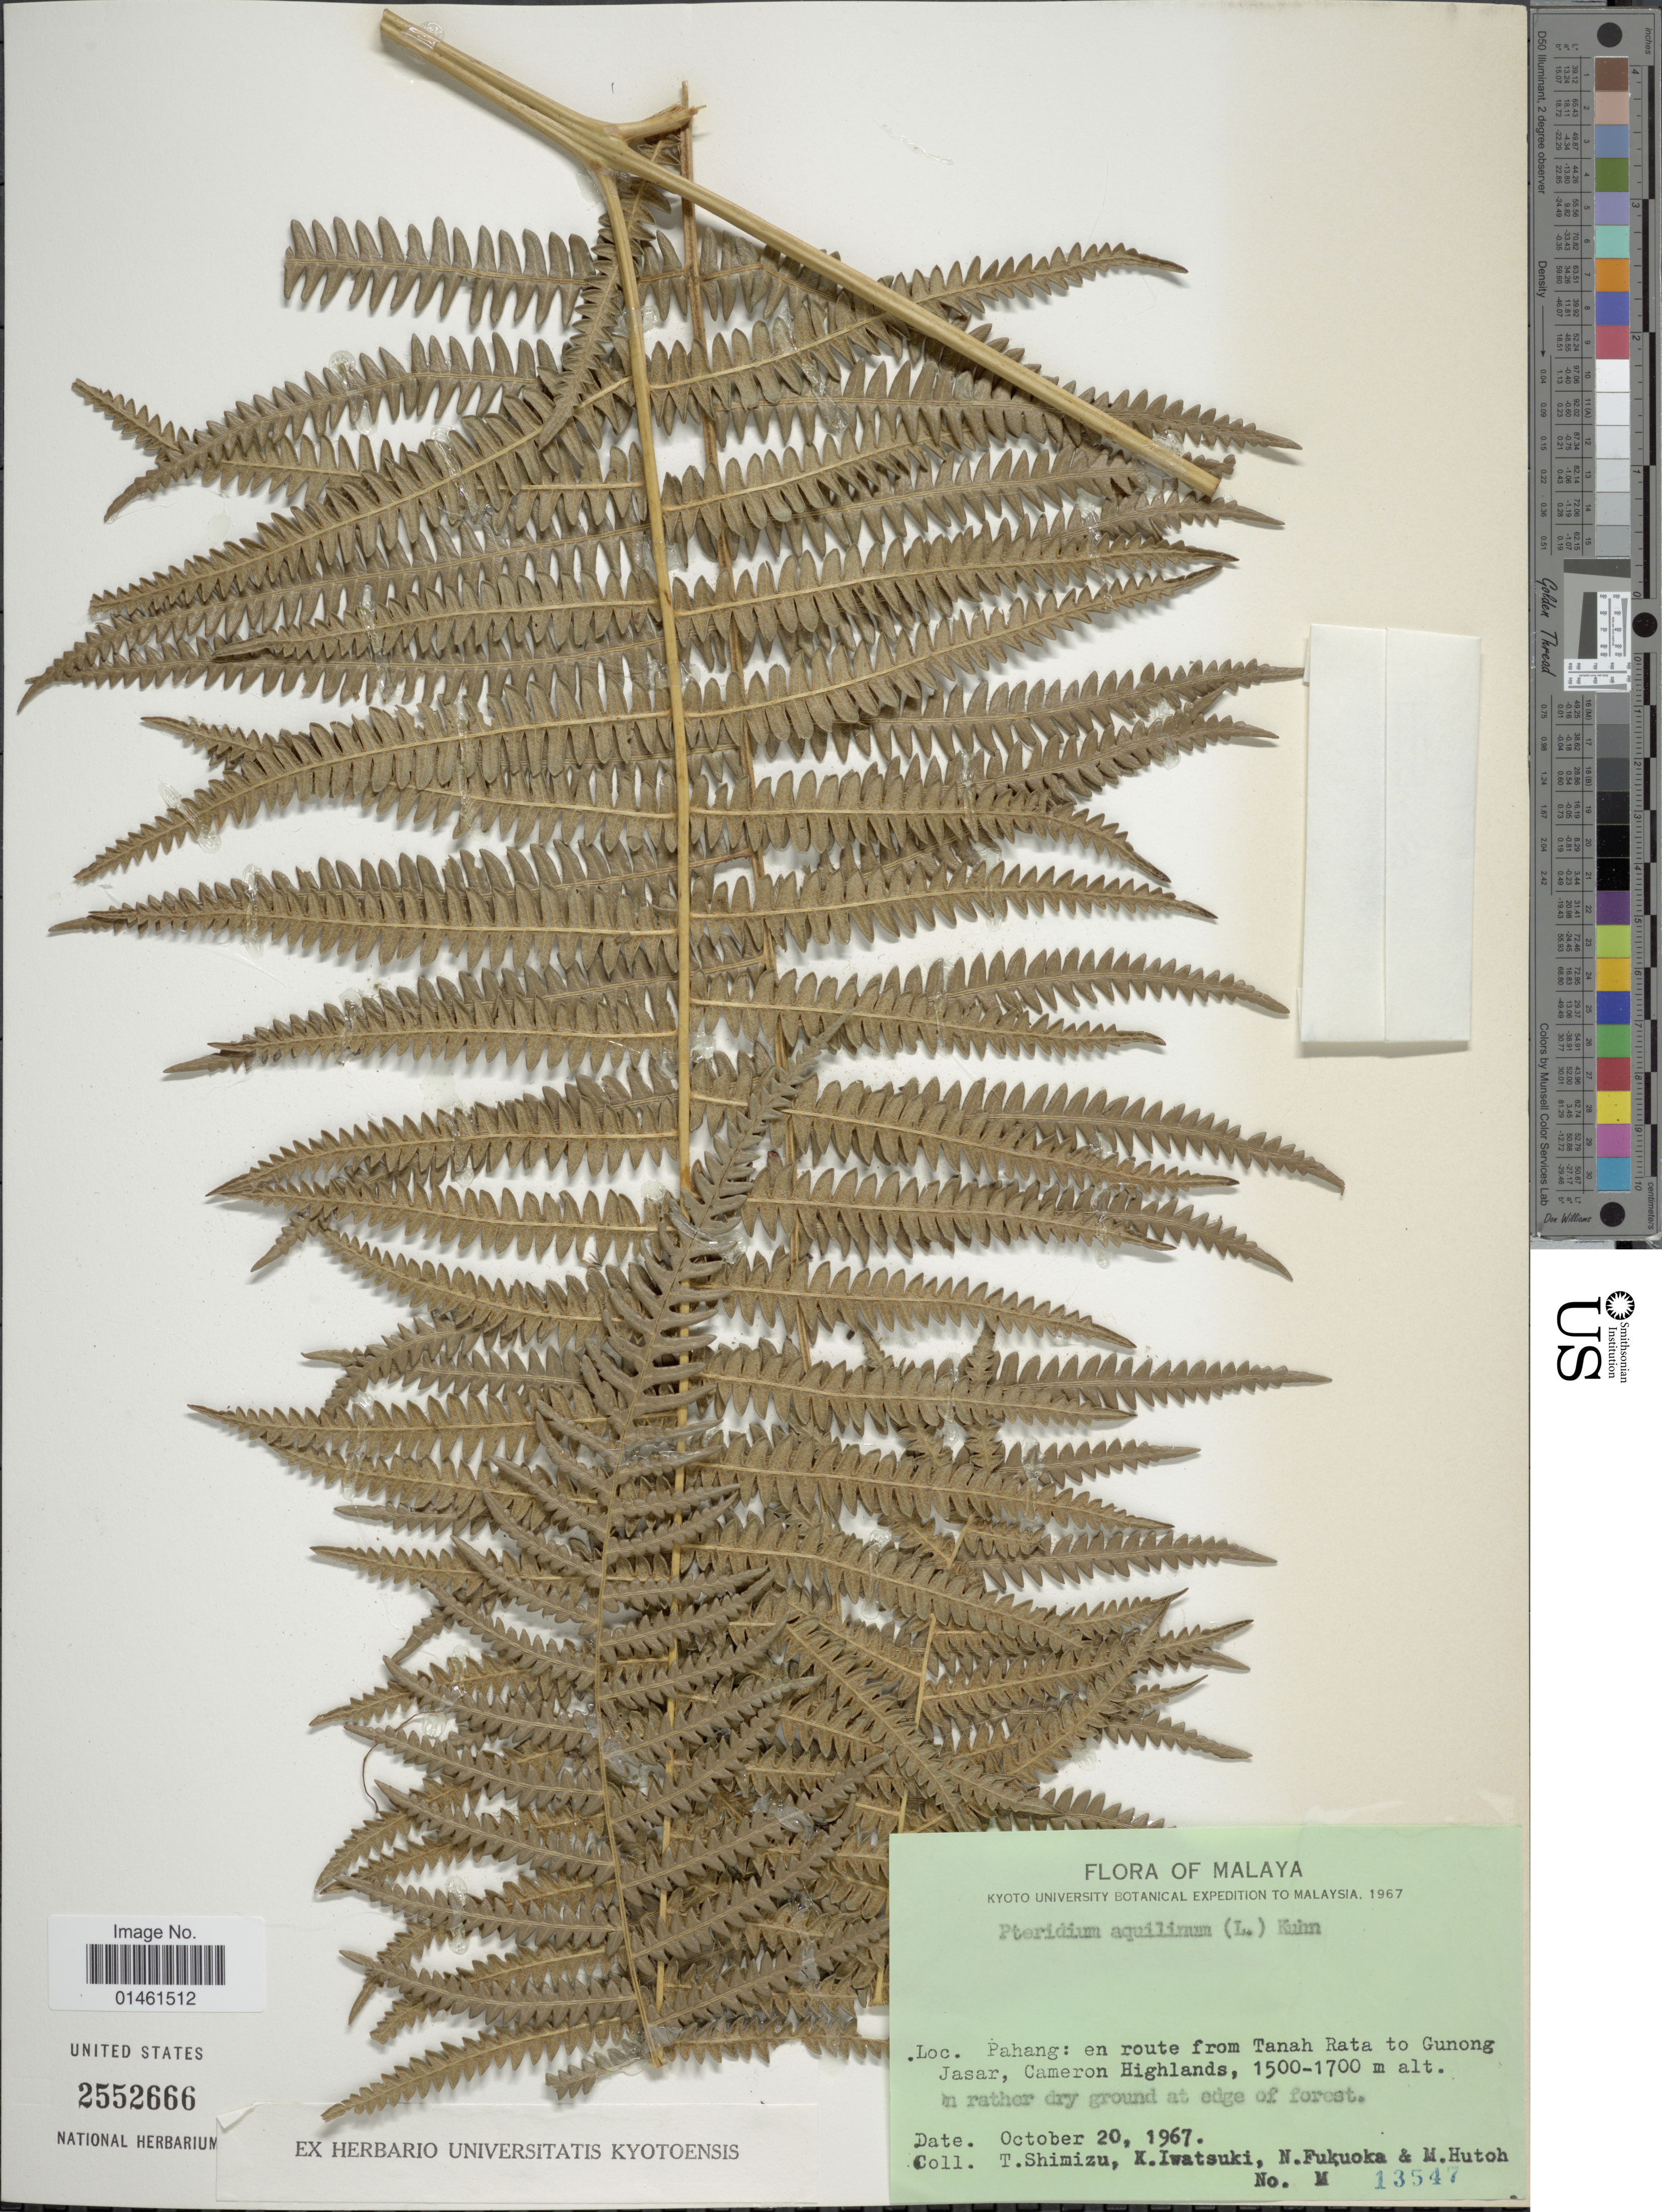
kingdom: Plantae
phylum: Tracheophyta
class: Polypodiopsida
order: Polypodiales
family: Dennstaedtiaceae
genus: Pteridium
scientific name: Pteridium aquilinum var. wightianum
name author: (J. Agardh) R.M. Tryon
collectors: T. Shimizu, K. Iwatsuki, N. Fukuoka & M. Hutoh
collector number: M 13547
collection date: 1967-10-20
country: Malaysia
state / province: Pahang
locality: Pahang: en route from Tanah Rata to Gunong Jasar, Cameron Highlands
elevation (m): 1500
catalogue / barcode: US 2552666